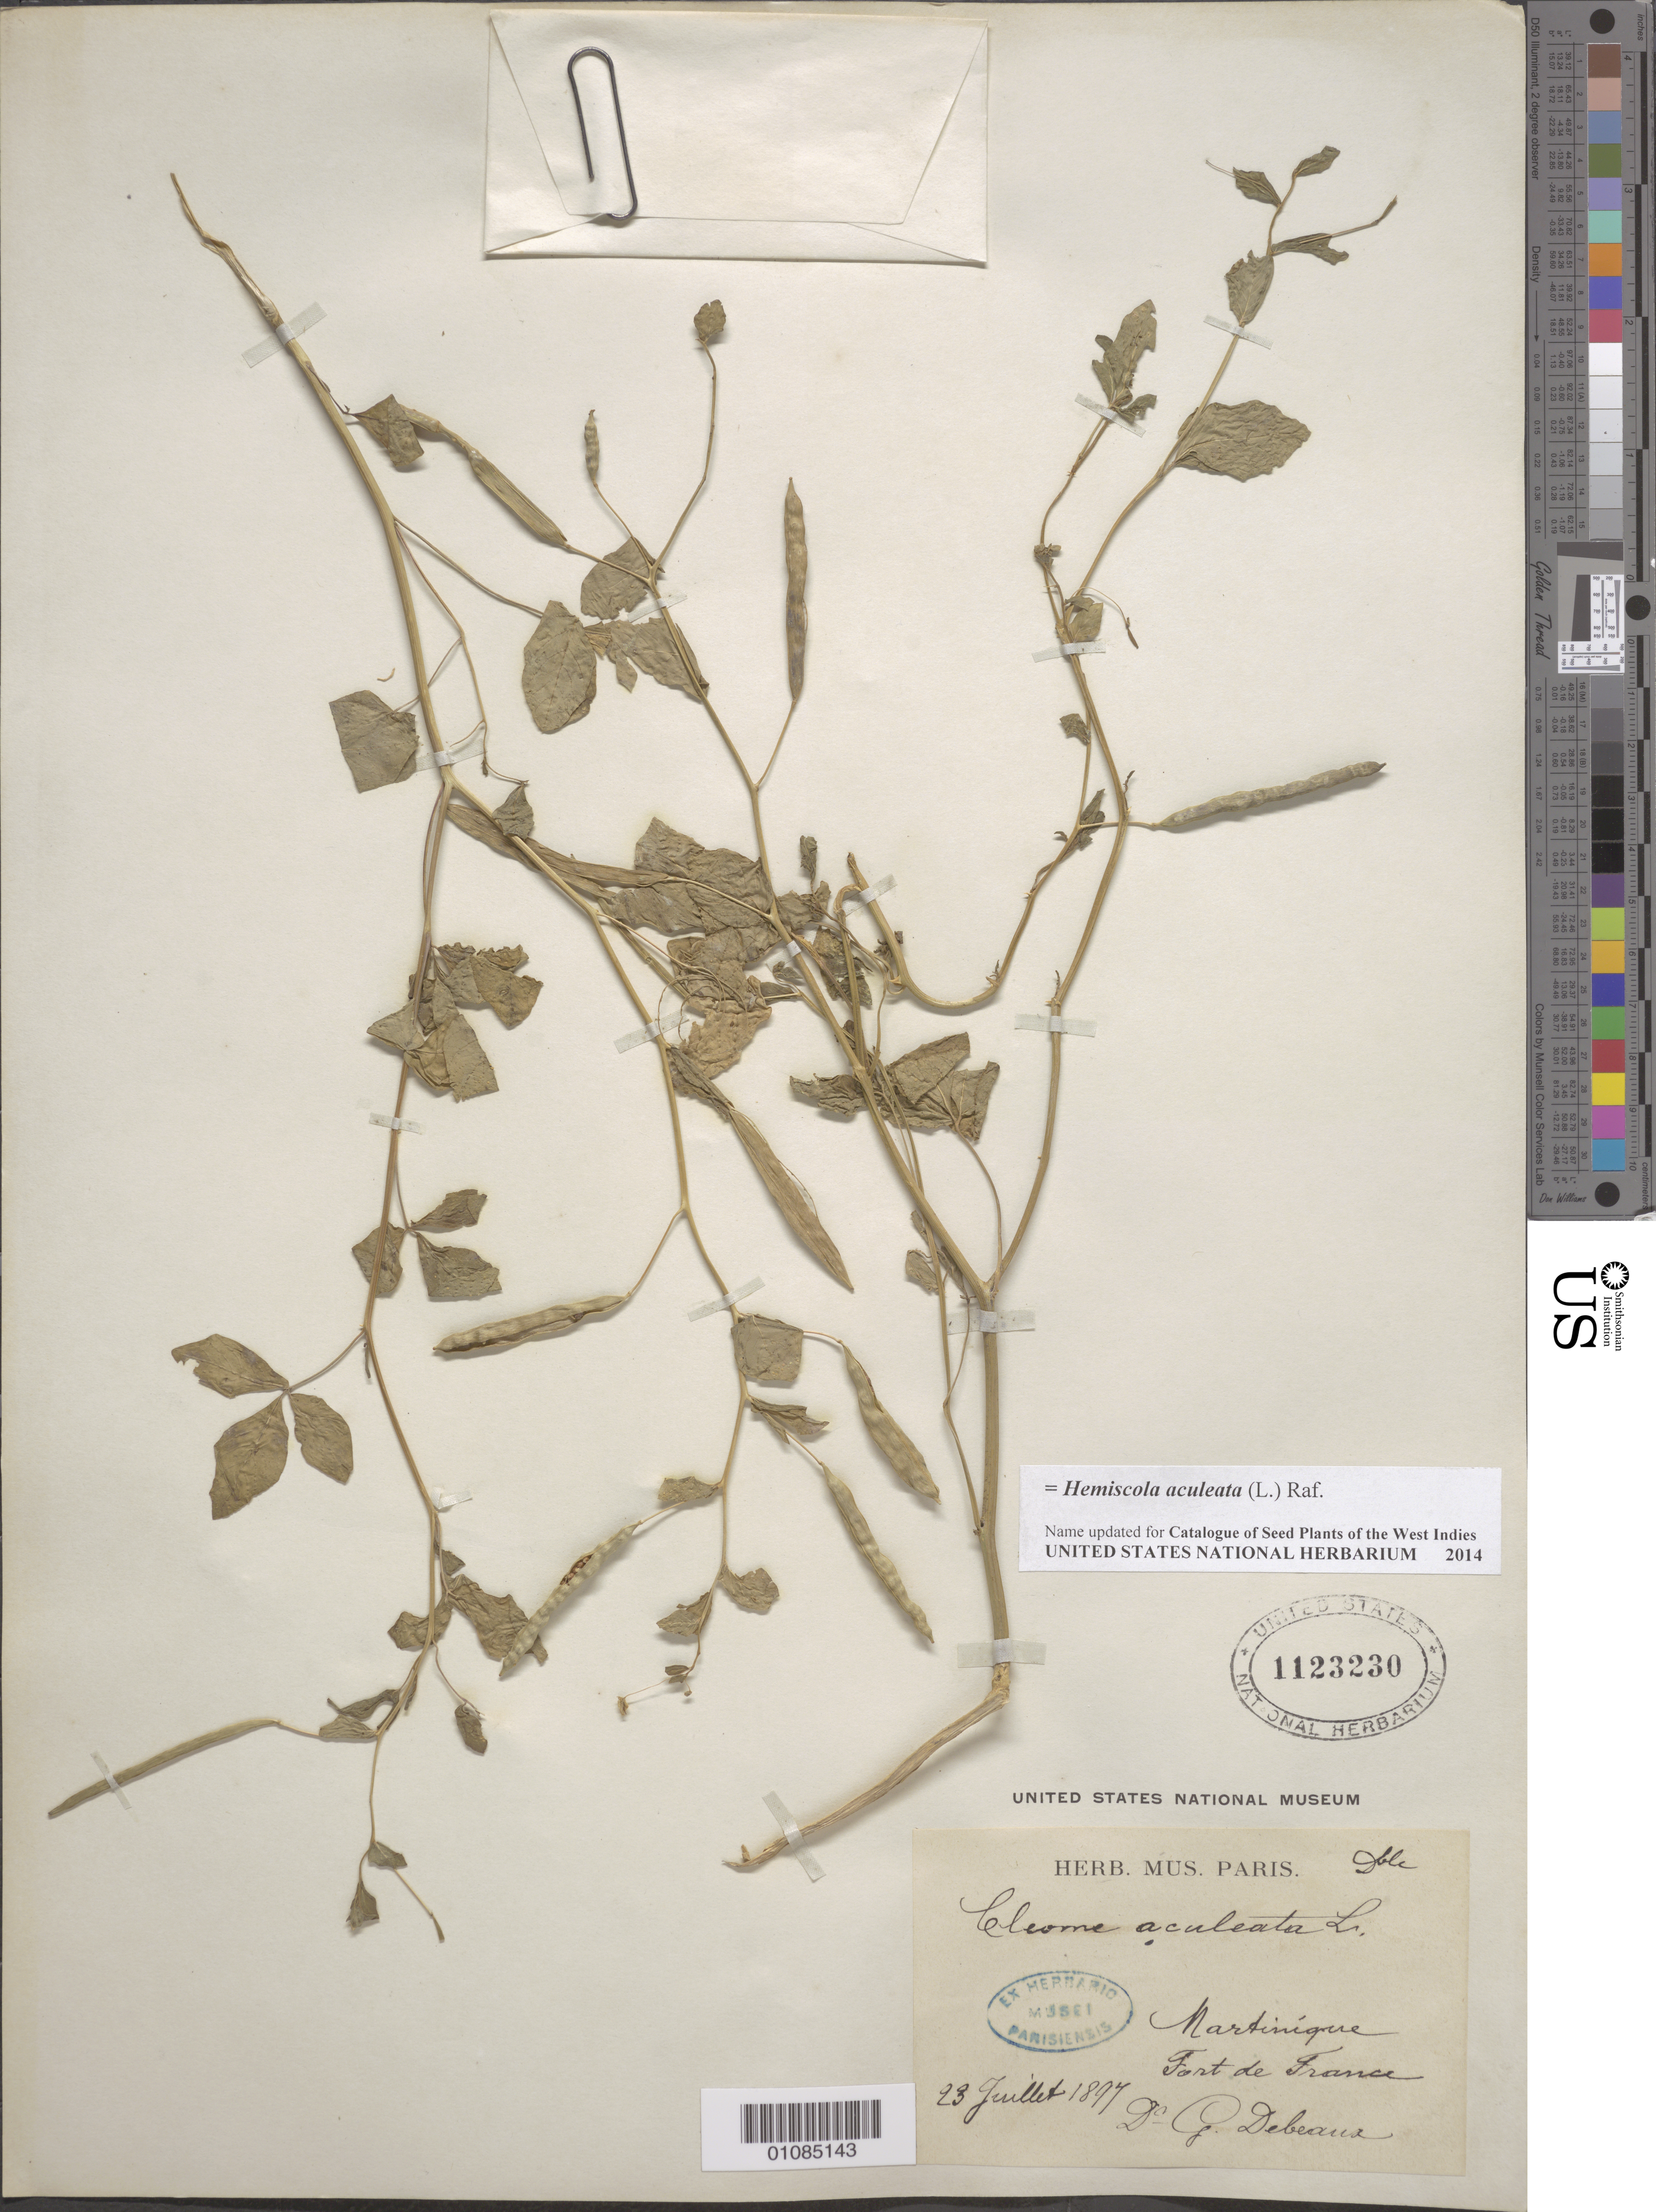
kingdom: Plantae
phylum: Tracheophyta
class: Magnoliopsida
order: Brassicales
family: Cleomaceae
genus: Tarenaya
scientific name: Tarenaya aculeata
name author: (L.) Soares Neto & Roalson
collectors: G. Debeaux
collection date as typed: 23 Jul 1897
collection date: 1897-07-23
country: Martinique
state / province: Fort-de-France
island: Martinique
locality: Fort-de-France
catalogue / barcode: US 1123230